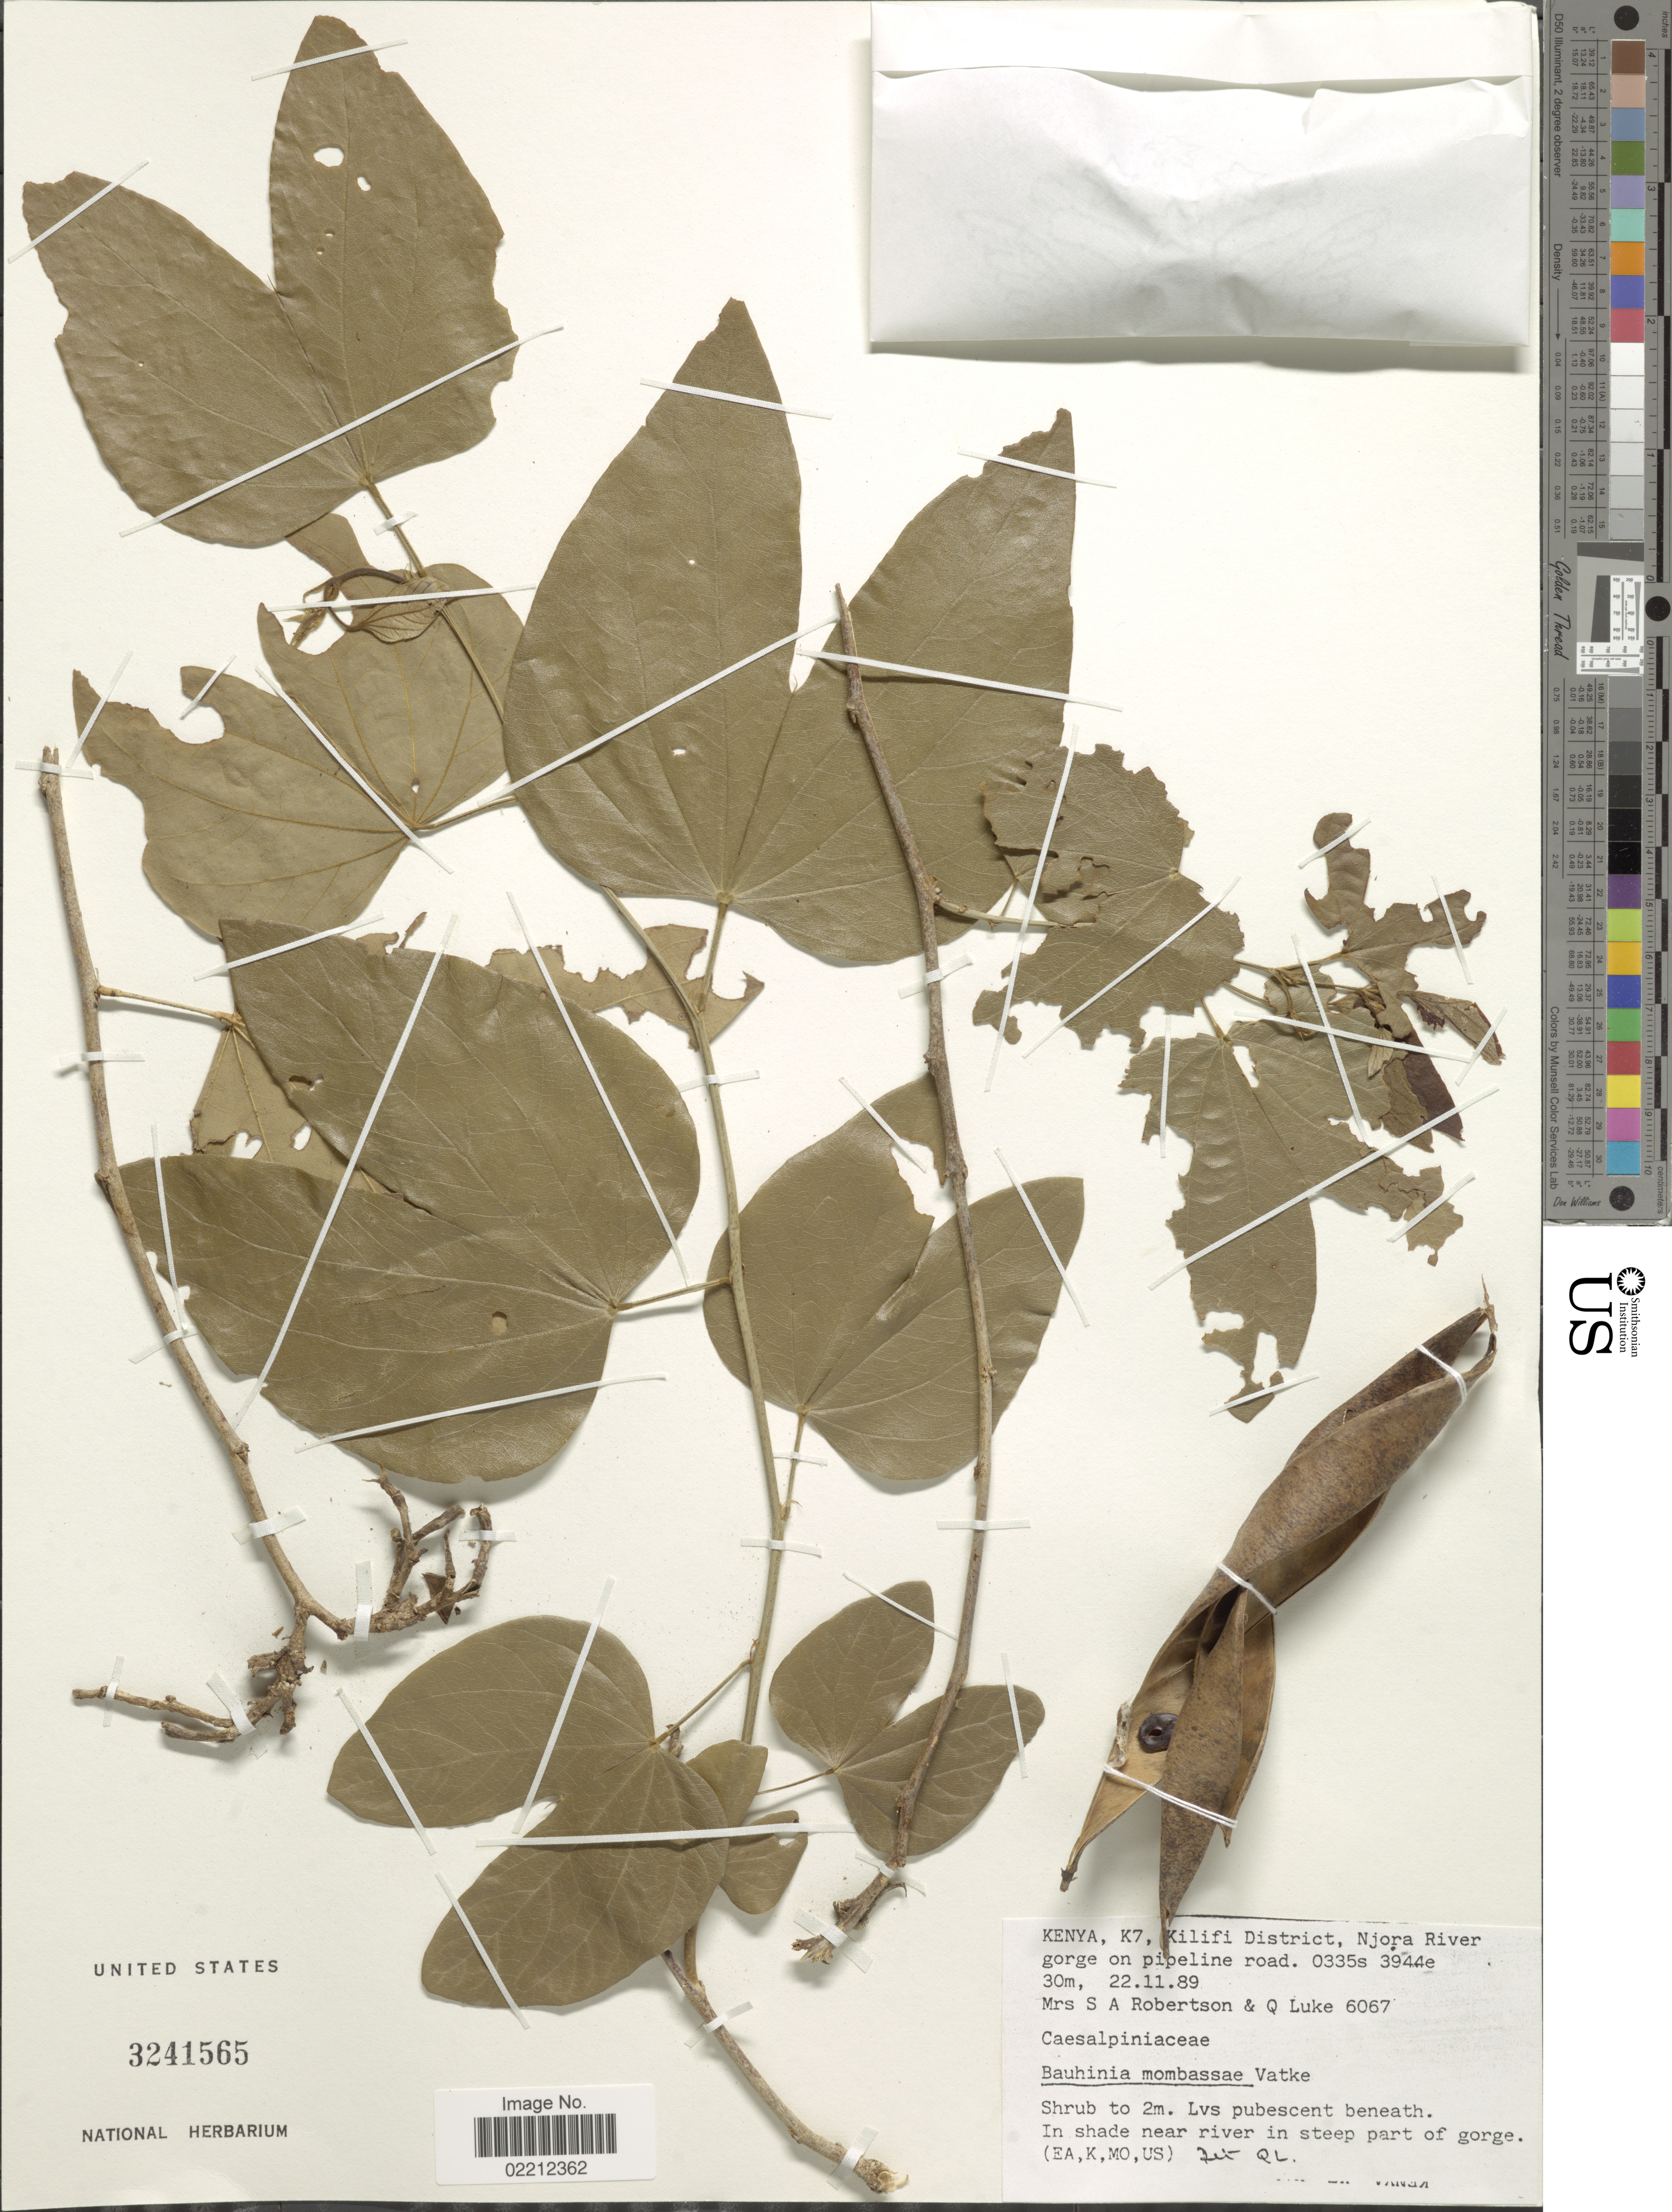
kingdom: Plantae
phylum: Tracheophyta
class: Magnoliopsida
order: Fabales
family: Fabaceae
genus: Bauhinia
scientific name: Bauhinia mombassae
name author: Vatke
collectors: Mrs. S. A. Robertson & Q. Luke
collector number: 6067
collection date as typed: Transcribed d/m/y: 22/11/89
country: Kenya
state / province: Kilifi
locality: K7, Kilifi District, Njora River gorge on pipeline road.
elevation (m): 30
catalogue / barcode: US 3241565